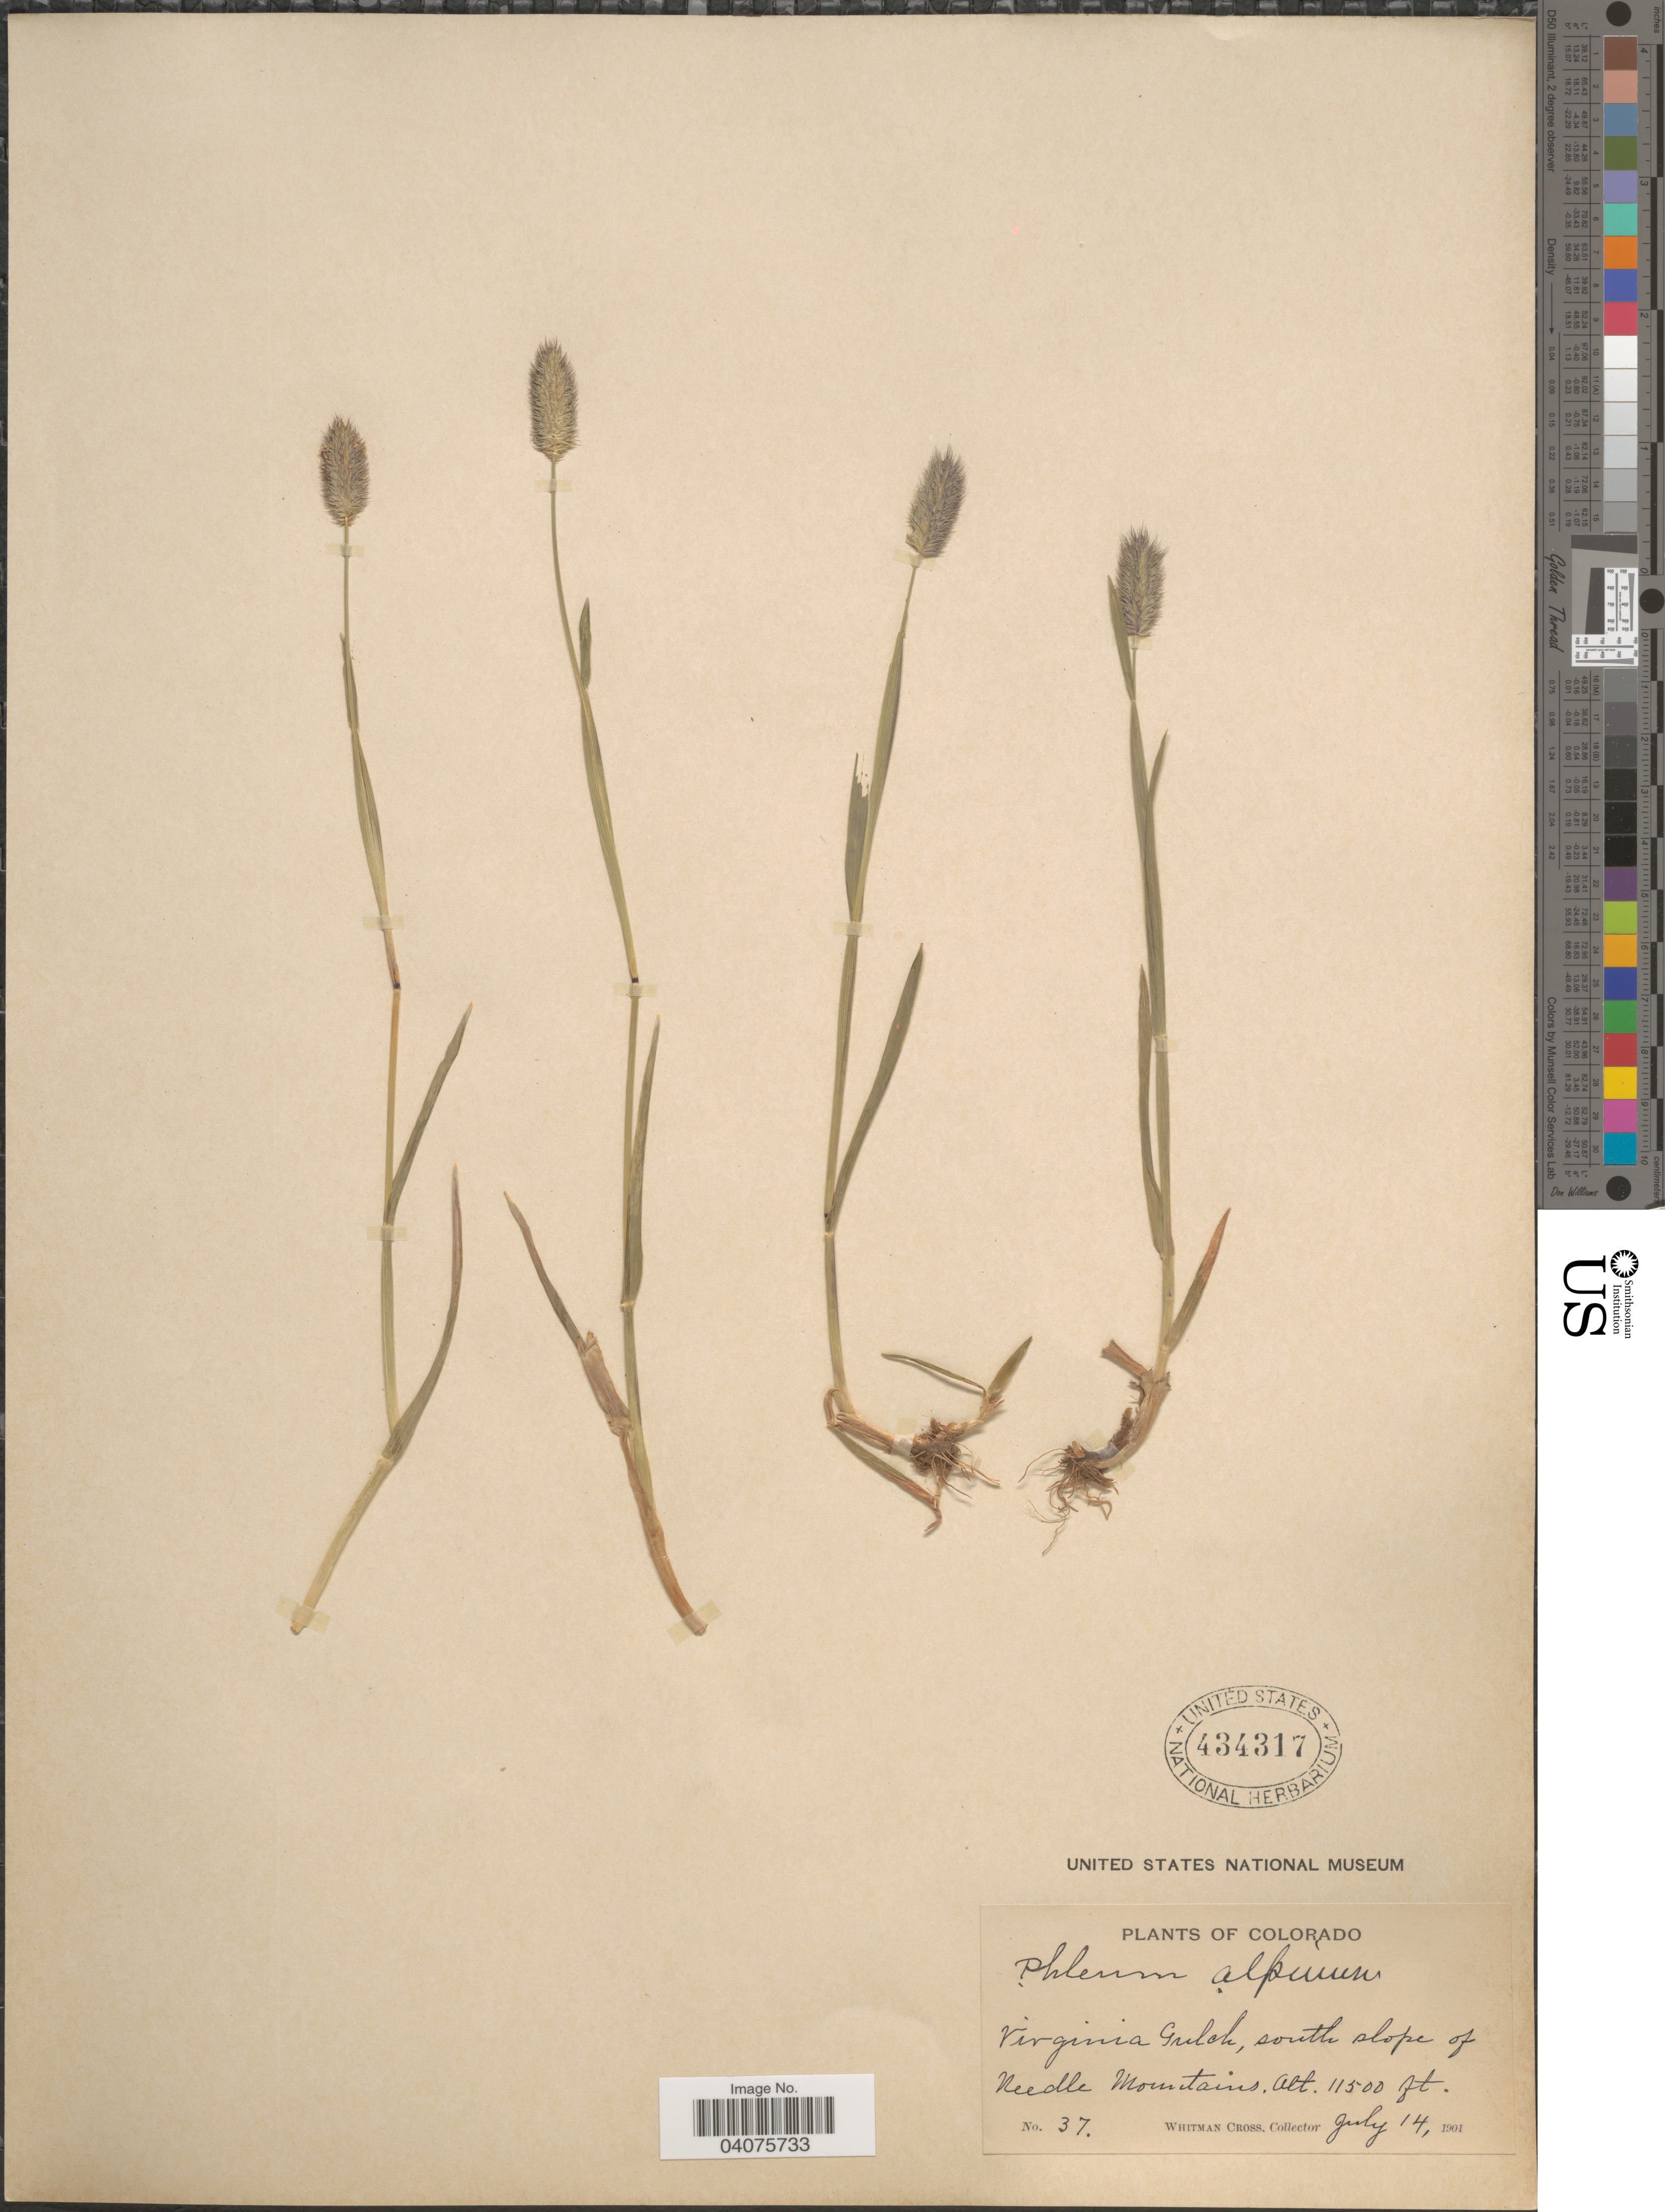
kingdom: Plantae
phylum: Tracheophyta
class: Liliopsida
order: Poales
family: Poaceae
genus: Phleum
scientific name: Phleum alpinum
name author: L.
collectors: W. Cross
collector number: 37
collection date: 1901-07-14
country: United States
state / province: Colorado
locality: Virginia Gulch, south slope of Needle Mountains.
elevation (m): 3505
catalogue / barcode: US 434317